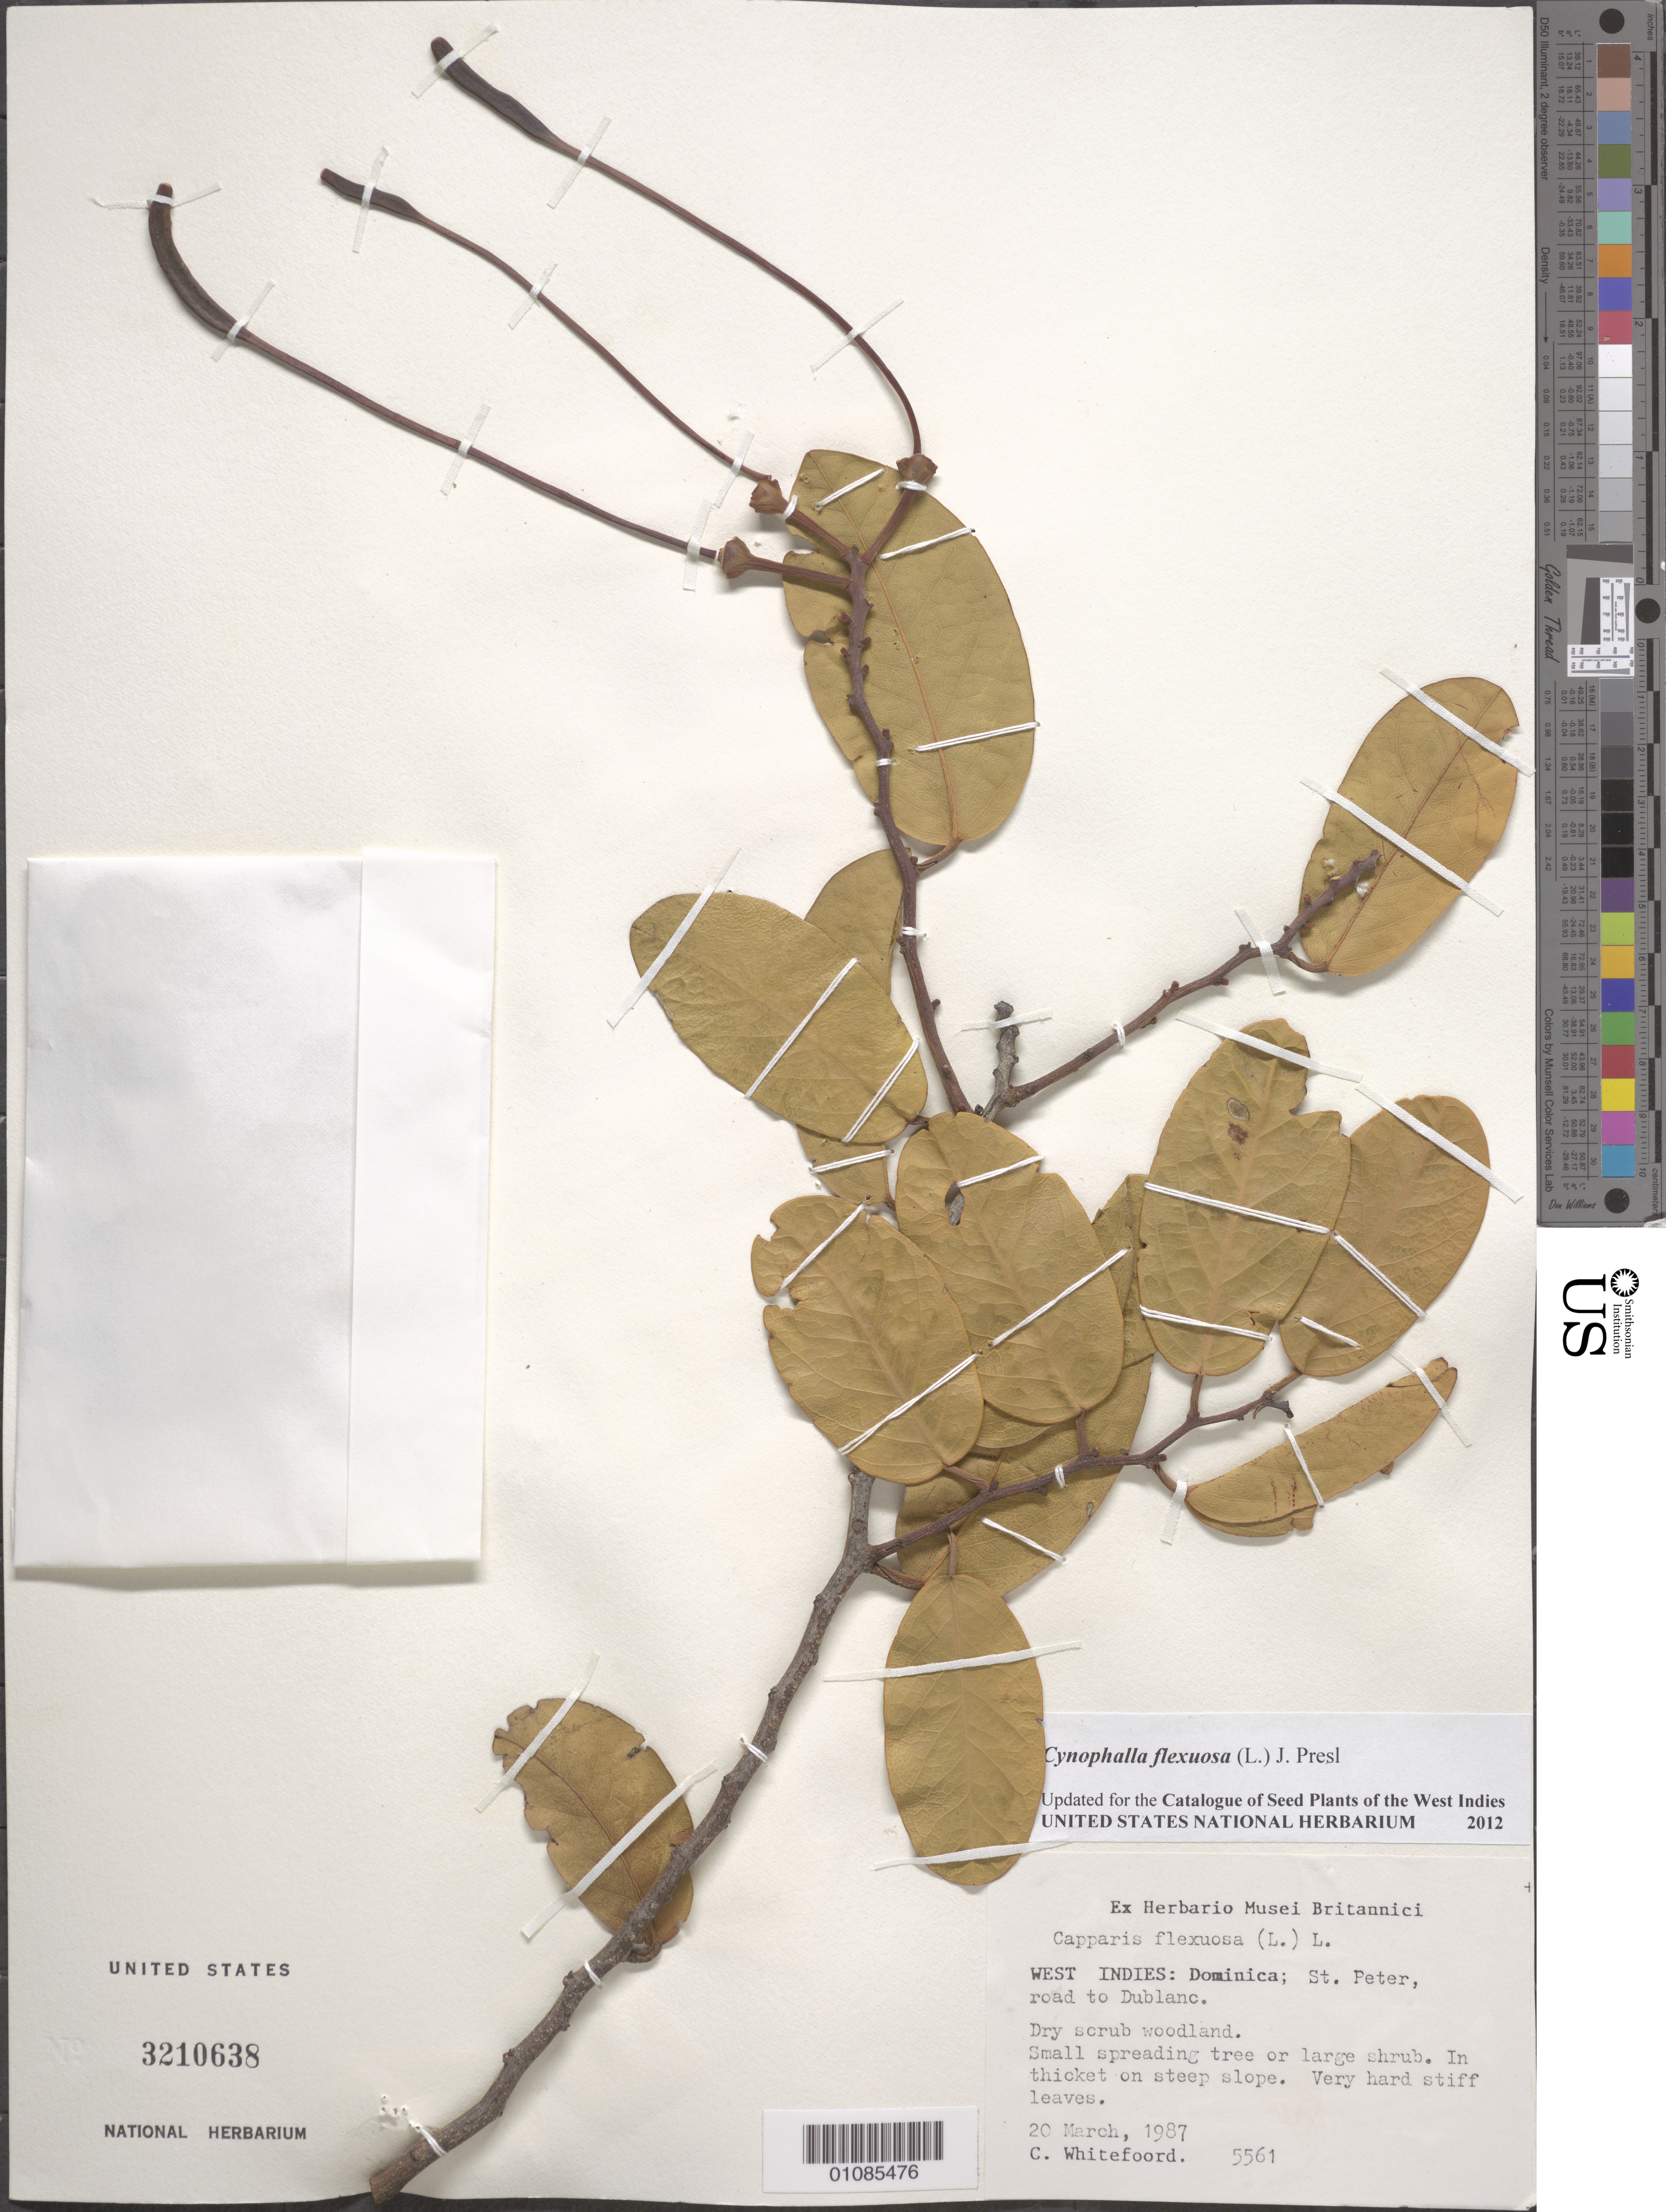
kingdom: Plantae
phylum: Tracheophyta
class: Magnoliopsida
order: Brassicales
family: Capparaceae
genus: Cynophalla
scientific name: Cynophalla flexuosa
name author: (L.) J. Presl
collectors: C. Whitefoord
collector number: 5561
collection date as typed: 20 Mar 1987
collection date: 1987-03-20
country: Dominica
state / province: St. Peter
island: Dominica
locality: Road to Dublanc.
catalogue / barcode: US 3210638